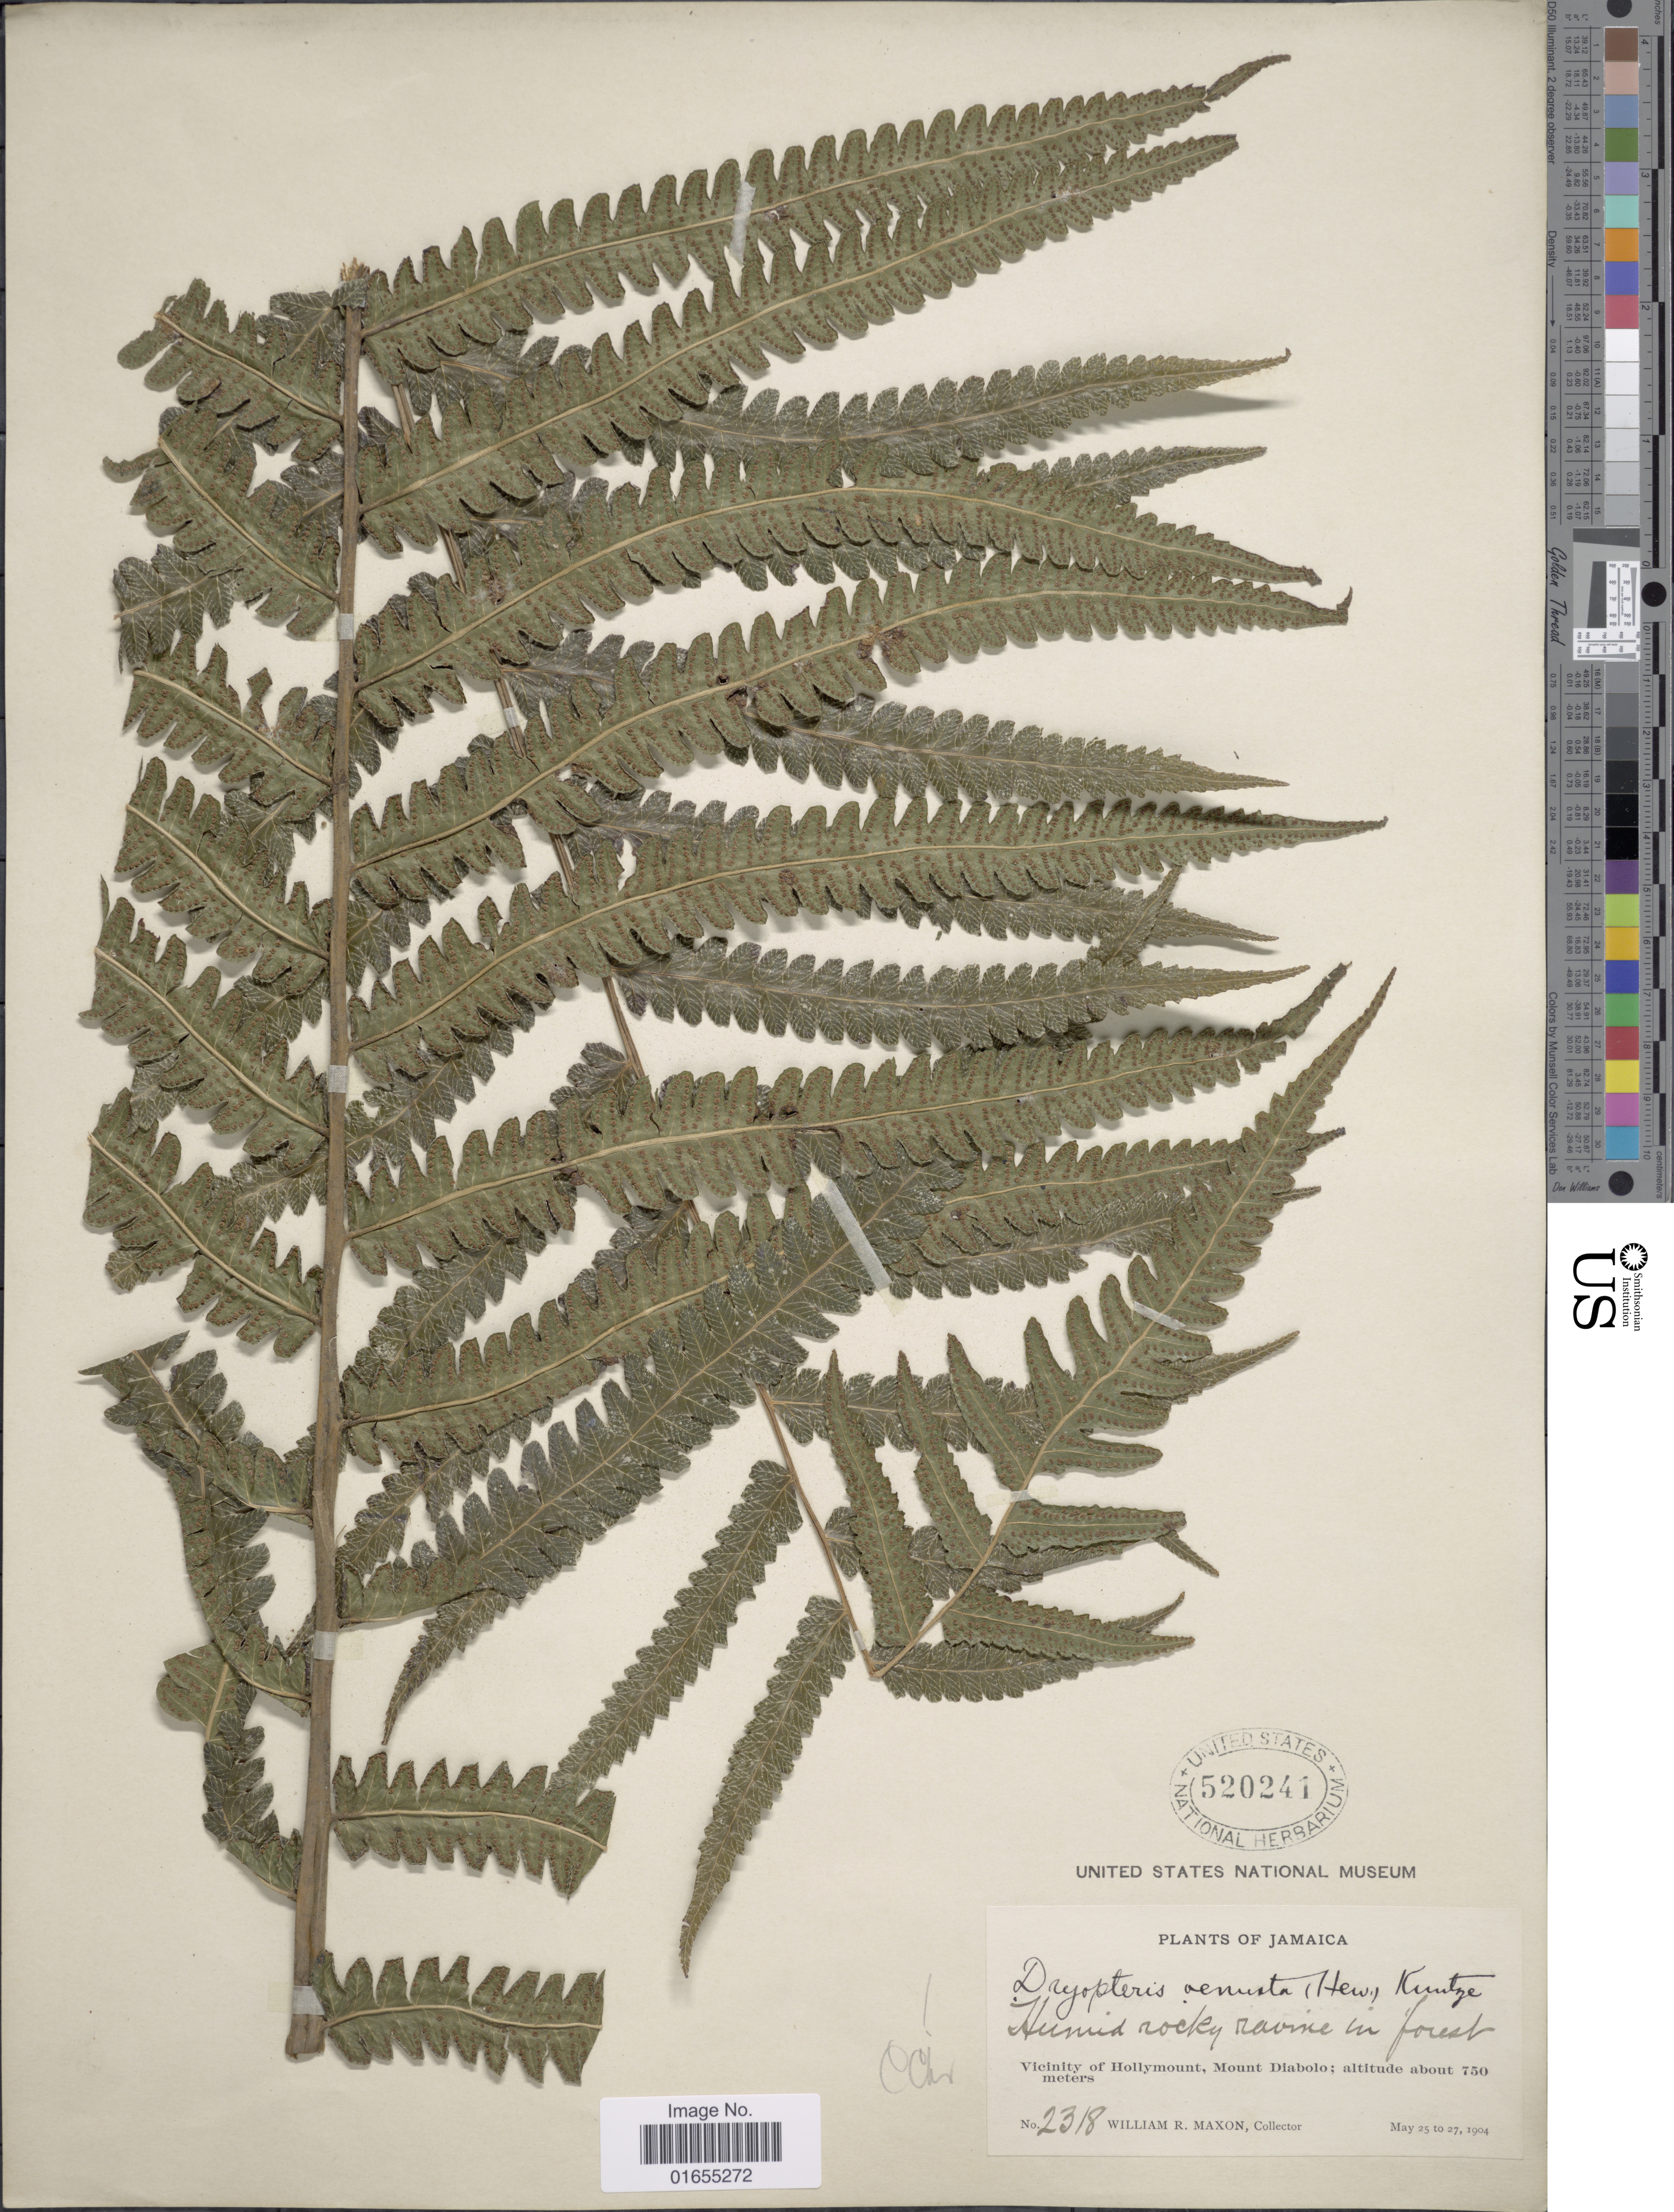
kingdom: Plantae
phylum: Tracheophyta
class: Polypodiopsida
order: Polypodiales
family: Thelypteridaceae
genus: Goniopteris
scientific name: Goniopteris venusta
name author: (Heward) Pic. Serm.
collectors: W. R. Maxon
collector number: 2318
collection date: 1904-05-25/1904-05-27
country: Jamaica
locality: Vicinity of Hollymount, Mount Diabolo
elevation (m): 750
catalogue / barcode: US 520241